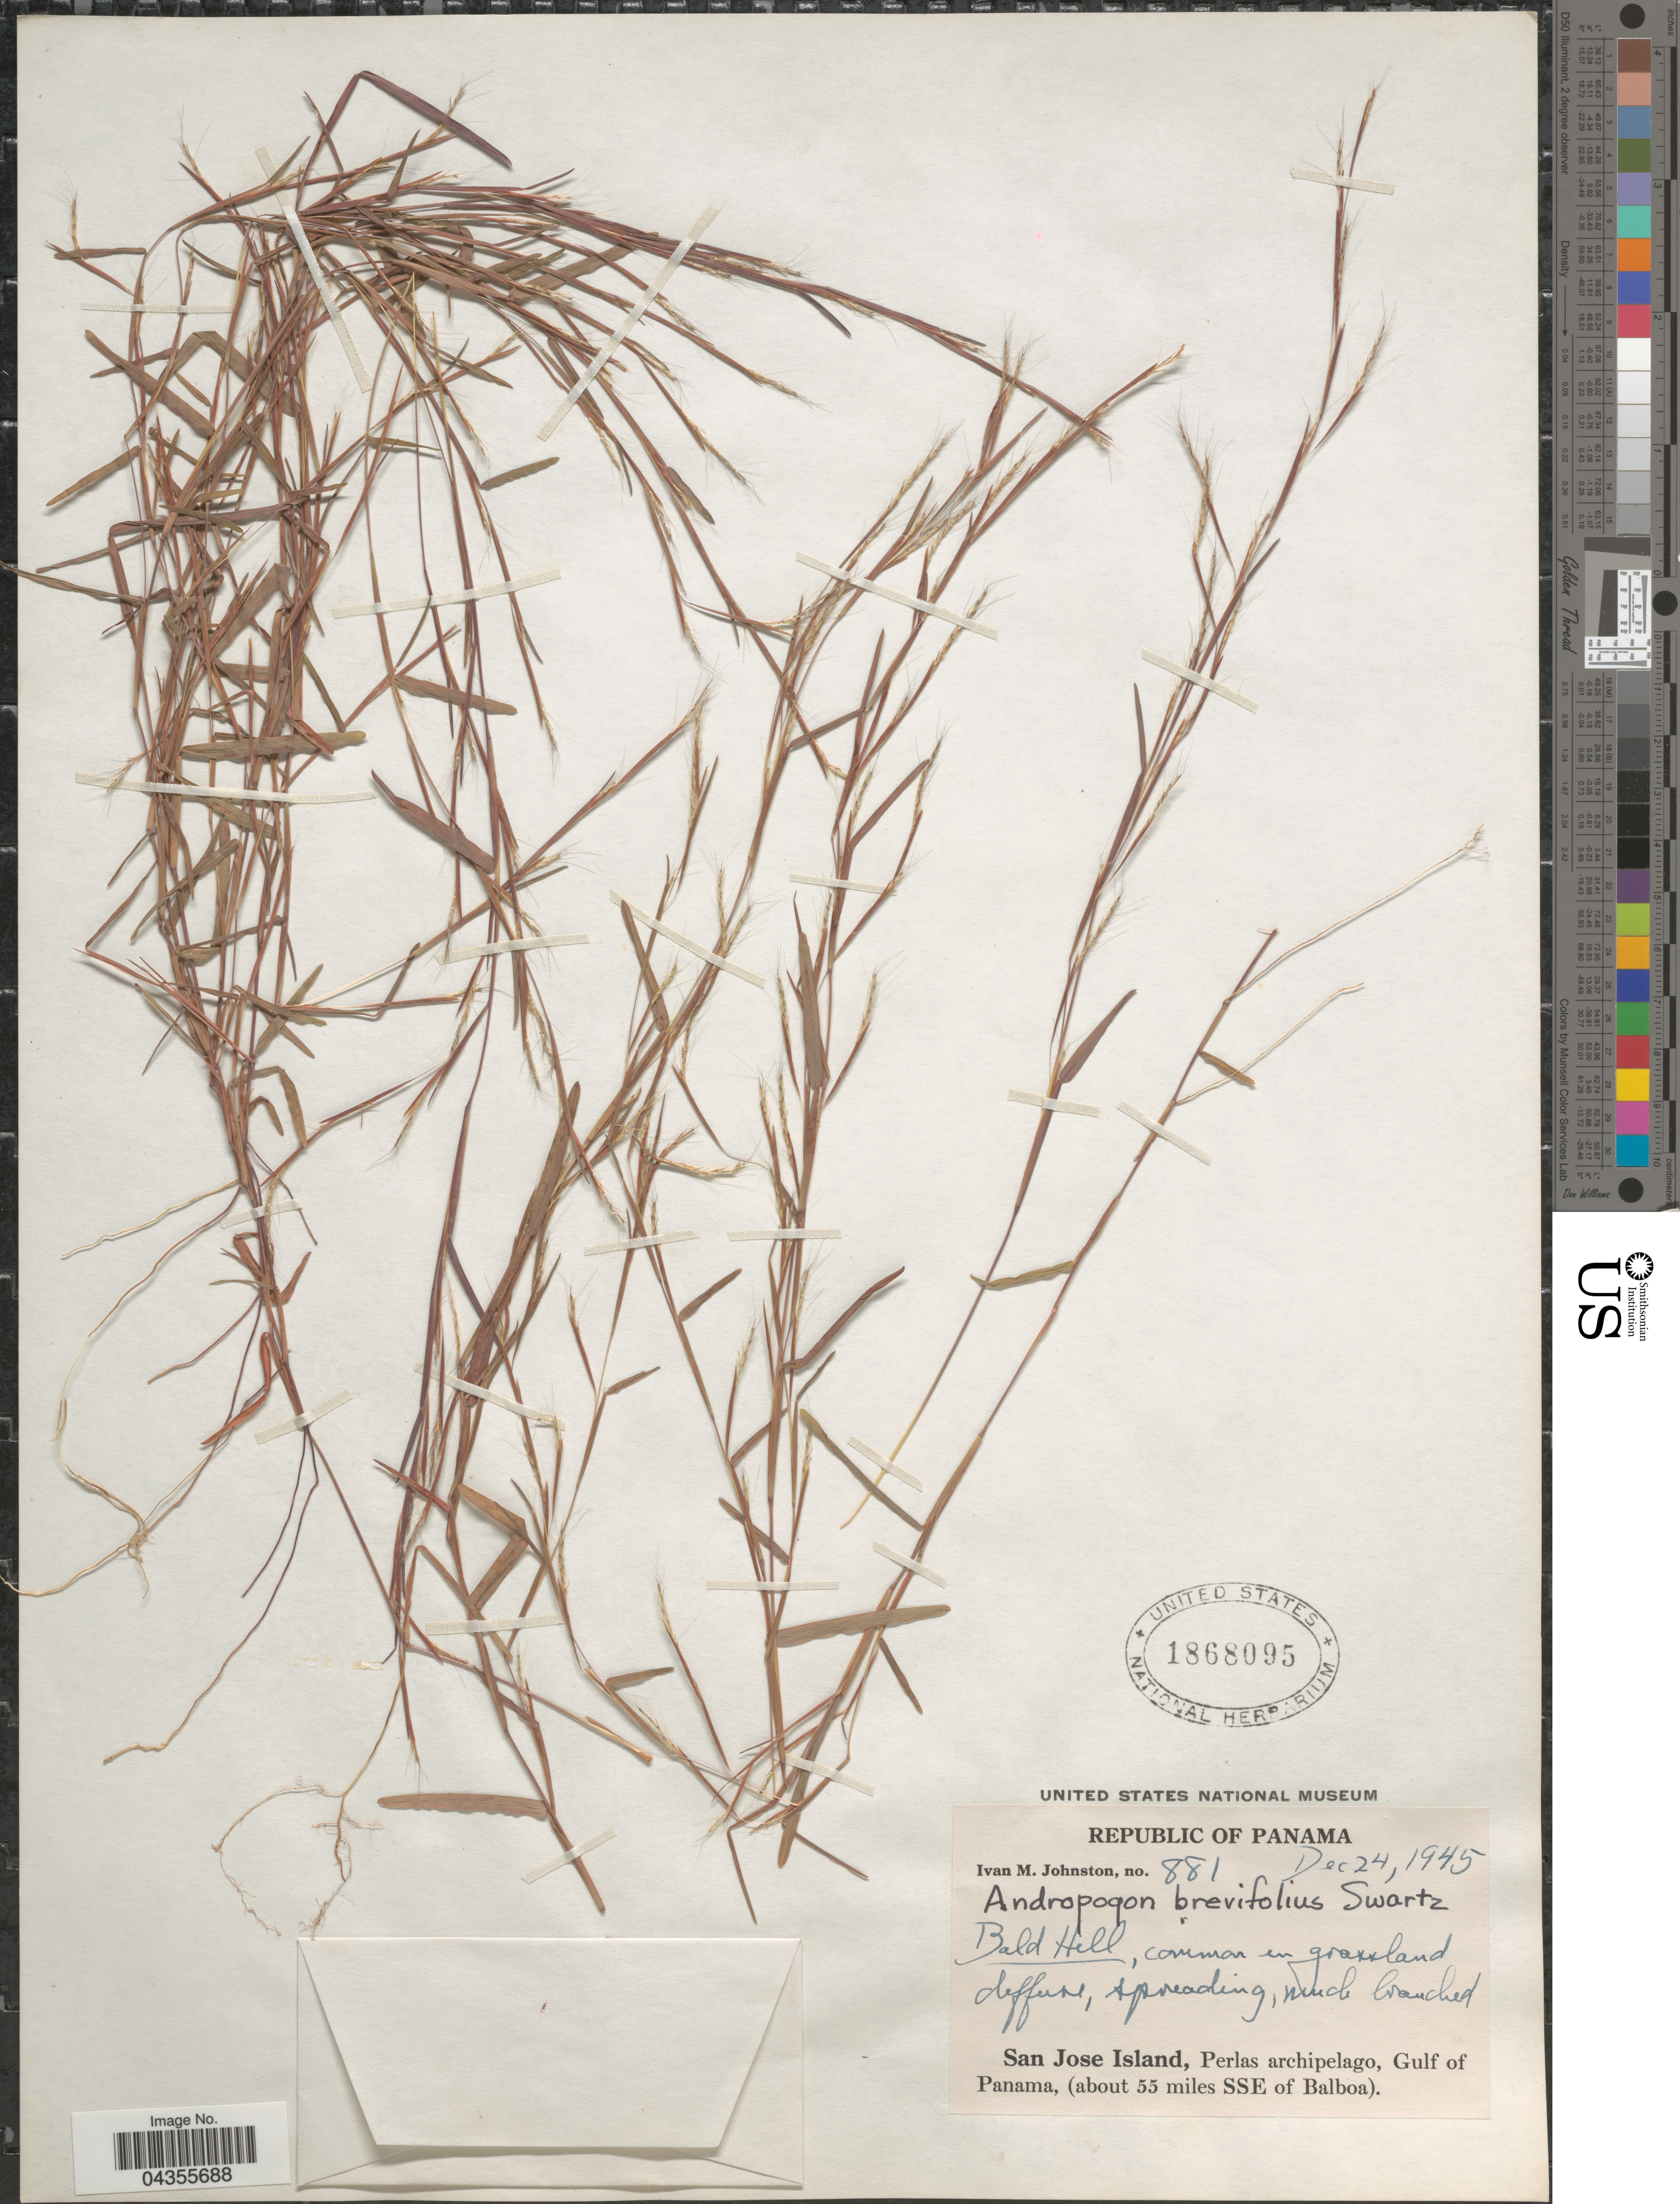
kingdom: Plantae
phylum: Tracheophyta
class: Liliopsida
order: Poales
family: Poaceae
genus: Schizachyrium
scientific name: Schizachyrium brevifolium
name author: (Sw.) Nees ex Büse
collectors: I.M. Johnston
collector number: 881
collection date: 1945-12-24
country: Panama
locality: Republic of Panama. Bald Hill, common on grassland. San Jose Island, Perlas archipelago, Gulf of Panama (about 55 miles SSE of Balboa).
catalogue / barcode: US 1868095